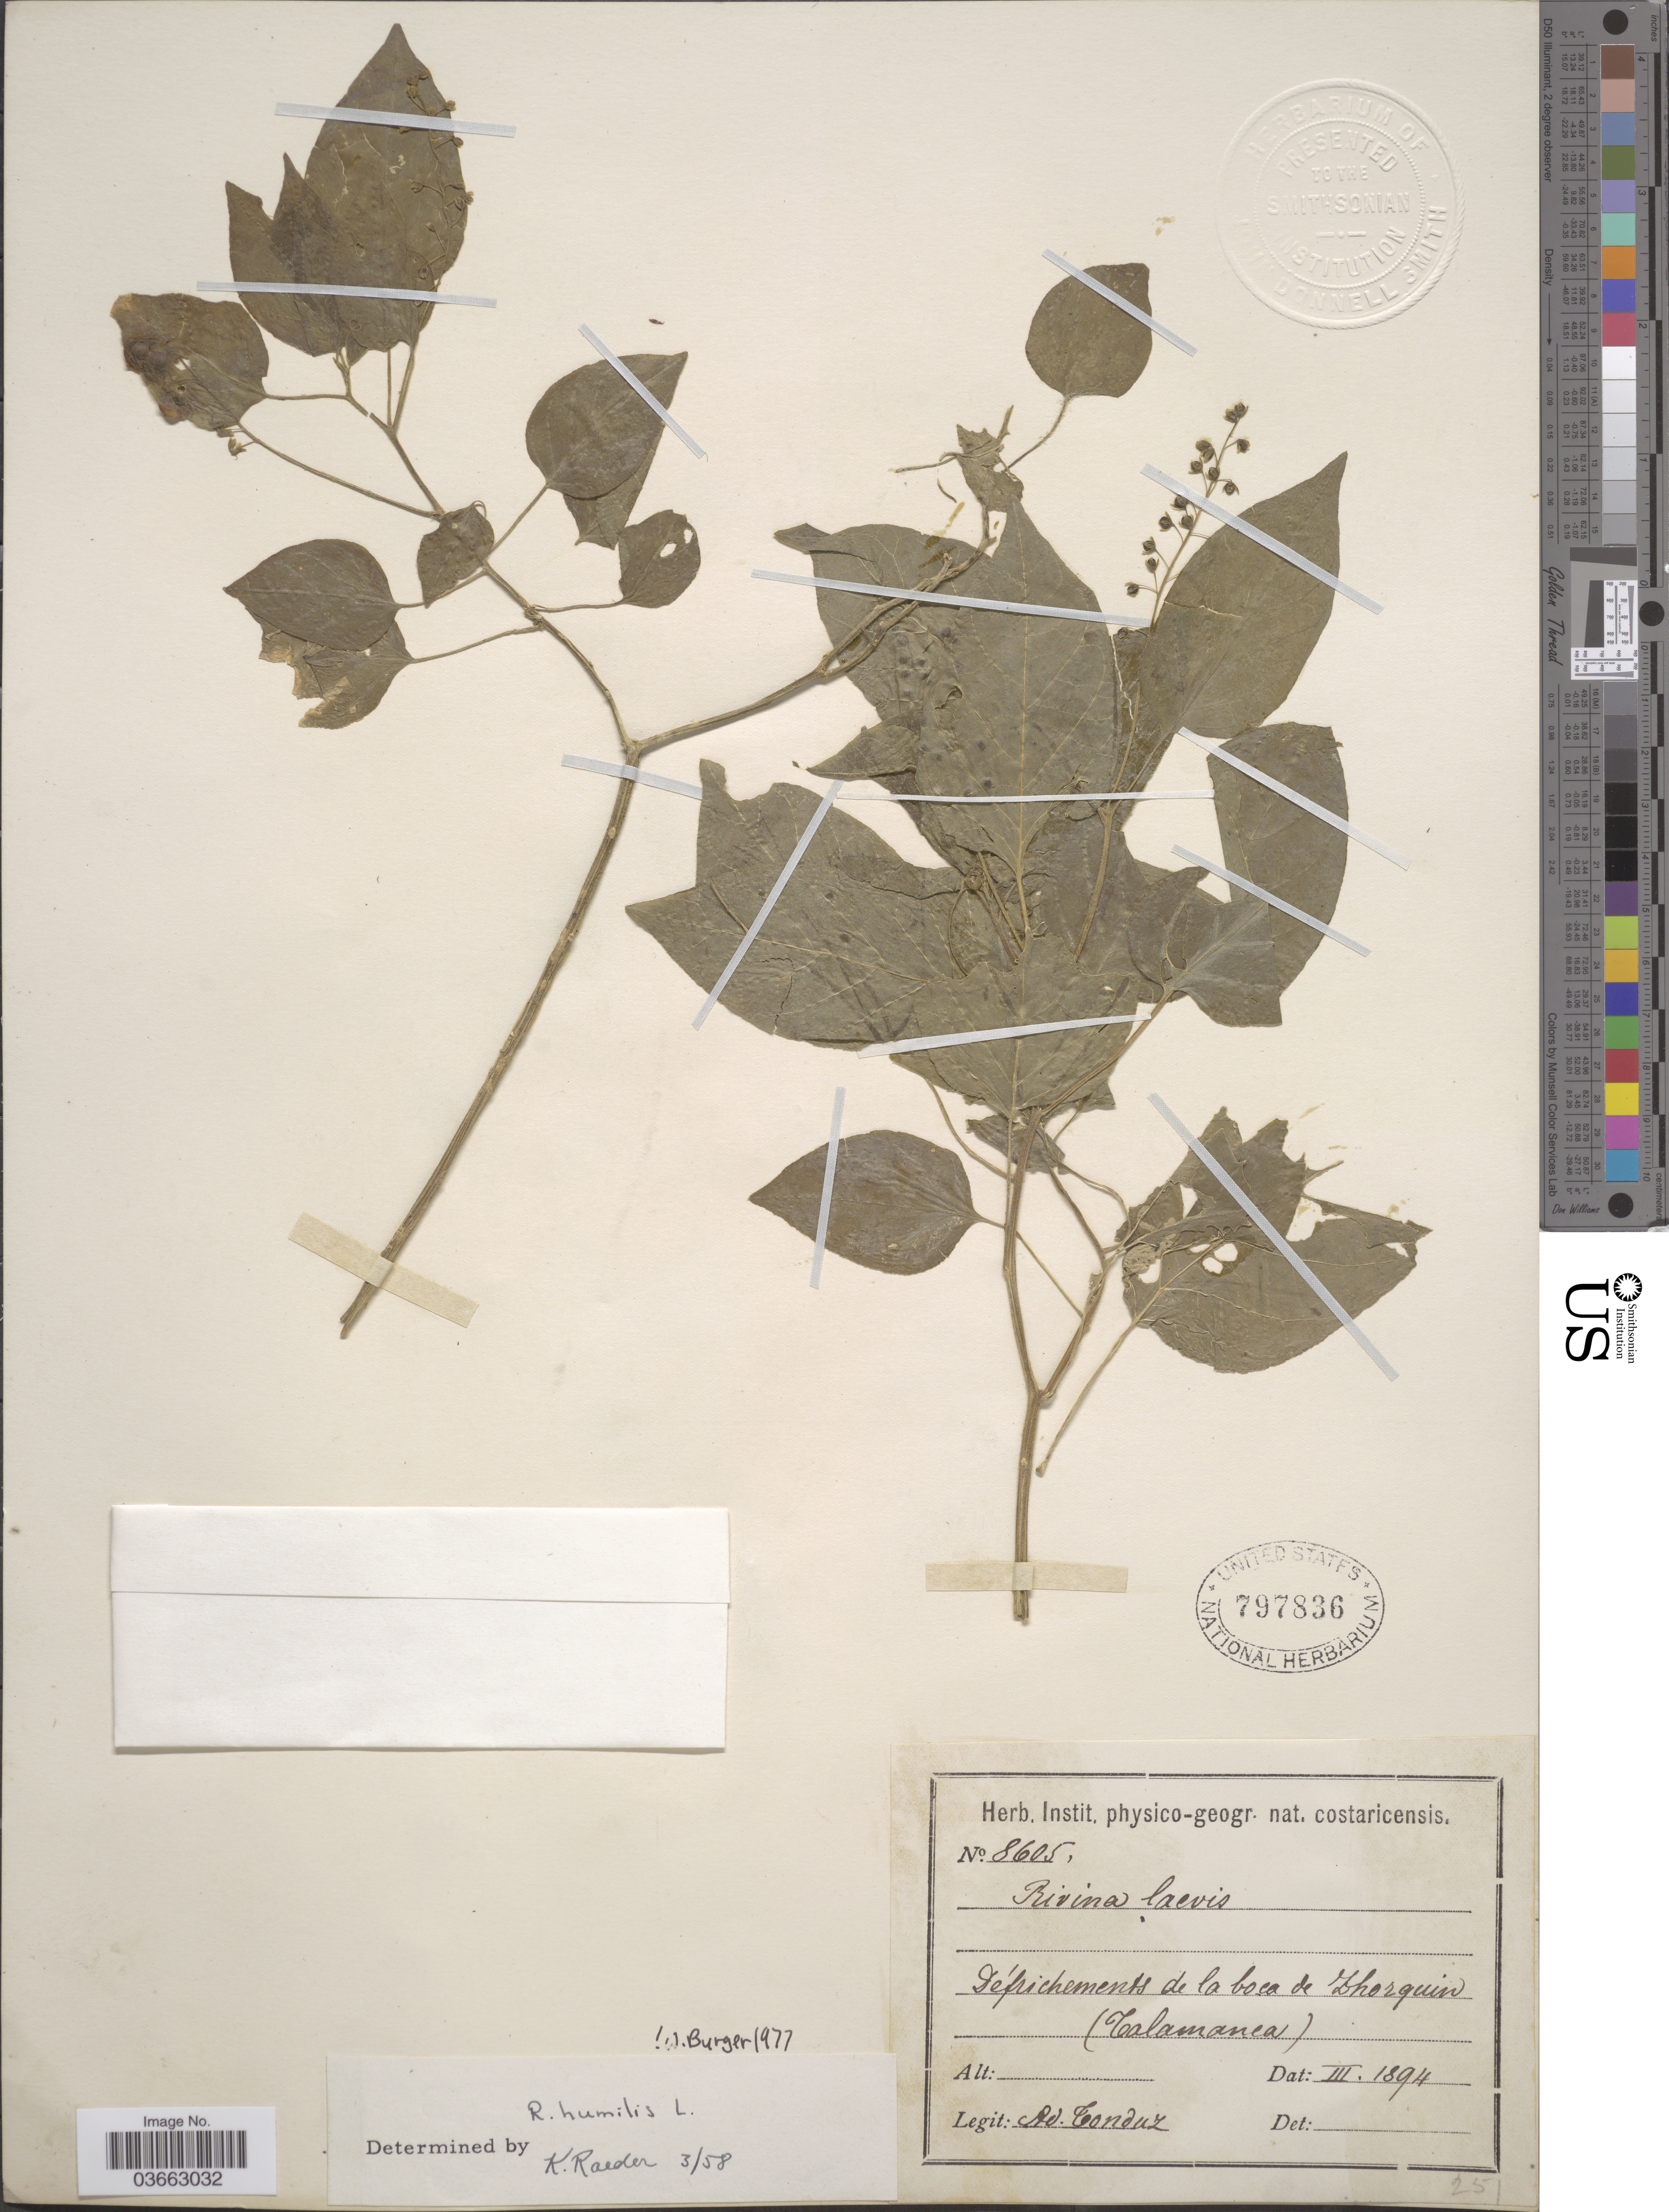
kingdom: Plantae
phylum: Tracheophyta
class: Magnoliopsida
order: Caryophyllales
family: Phytolaccaceae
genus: Rivina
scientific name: Rivina humilis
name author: L.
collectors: A. Tonduz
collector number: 8605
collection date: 1894-03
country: Costa Rica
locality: Défrichements de la boca de Zhorquin (Talamanca).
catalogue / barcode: US 797836